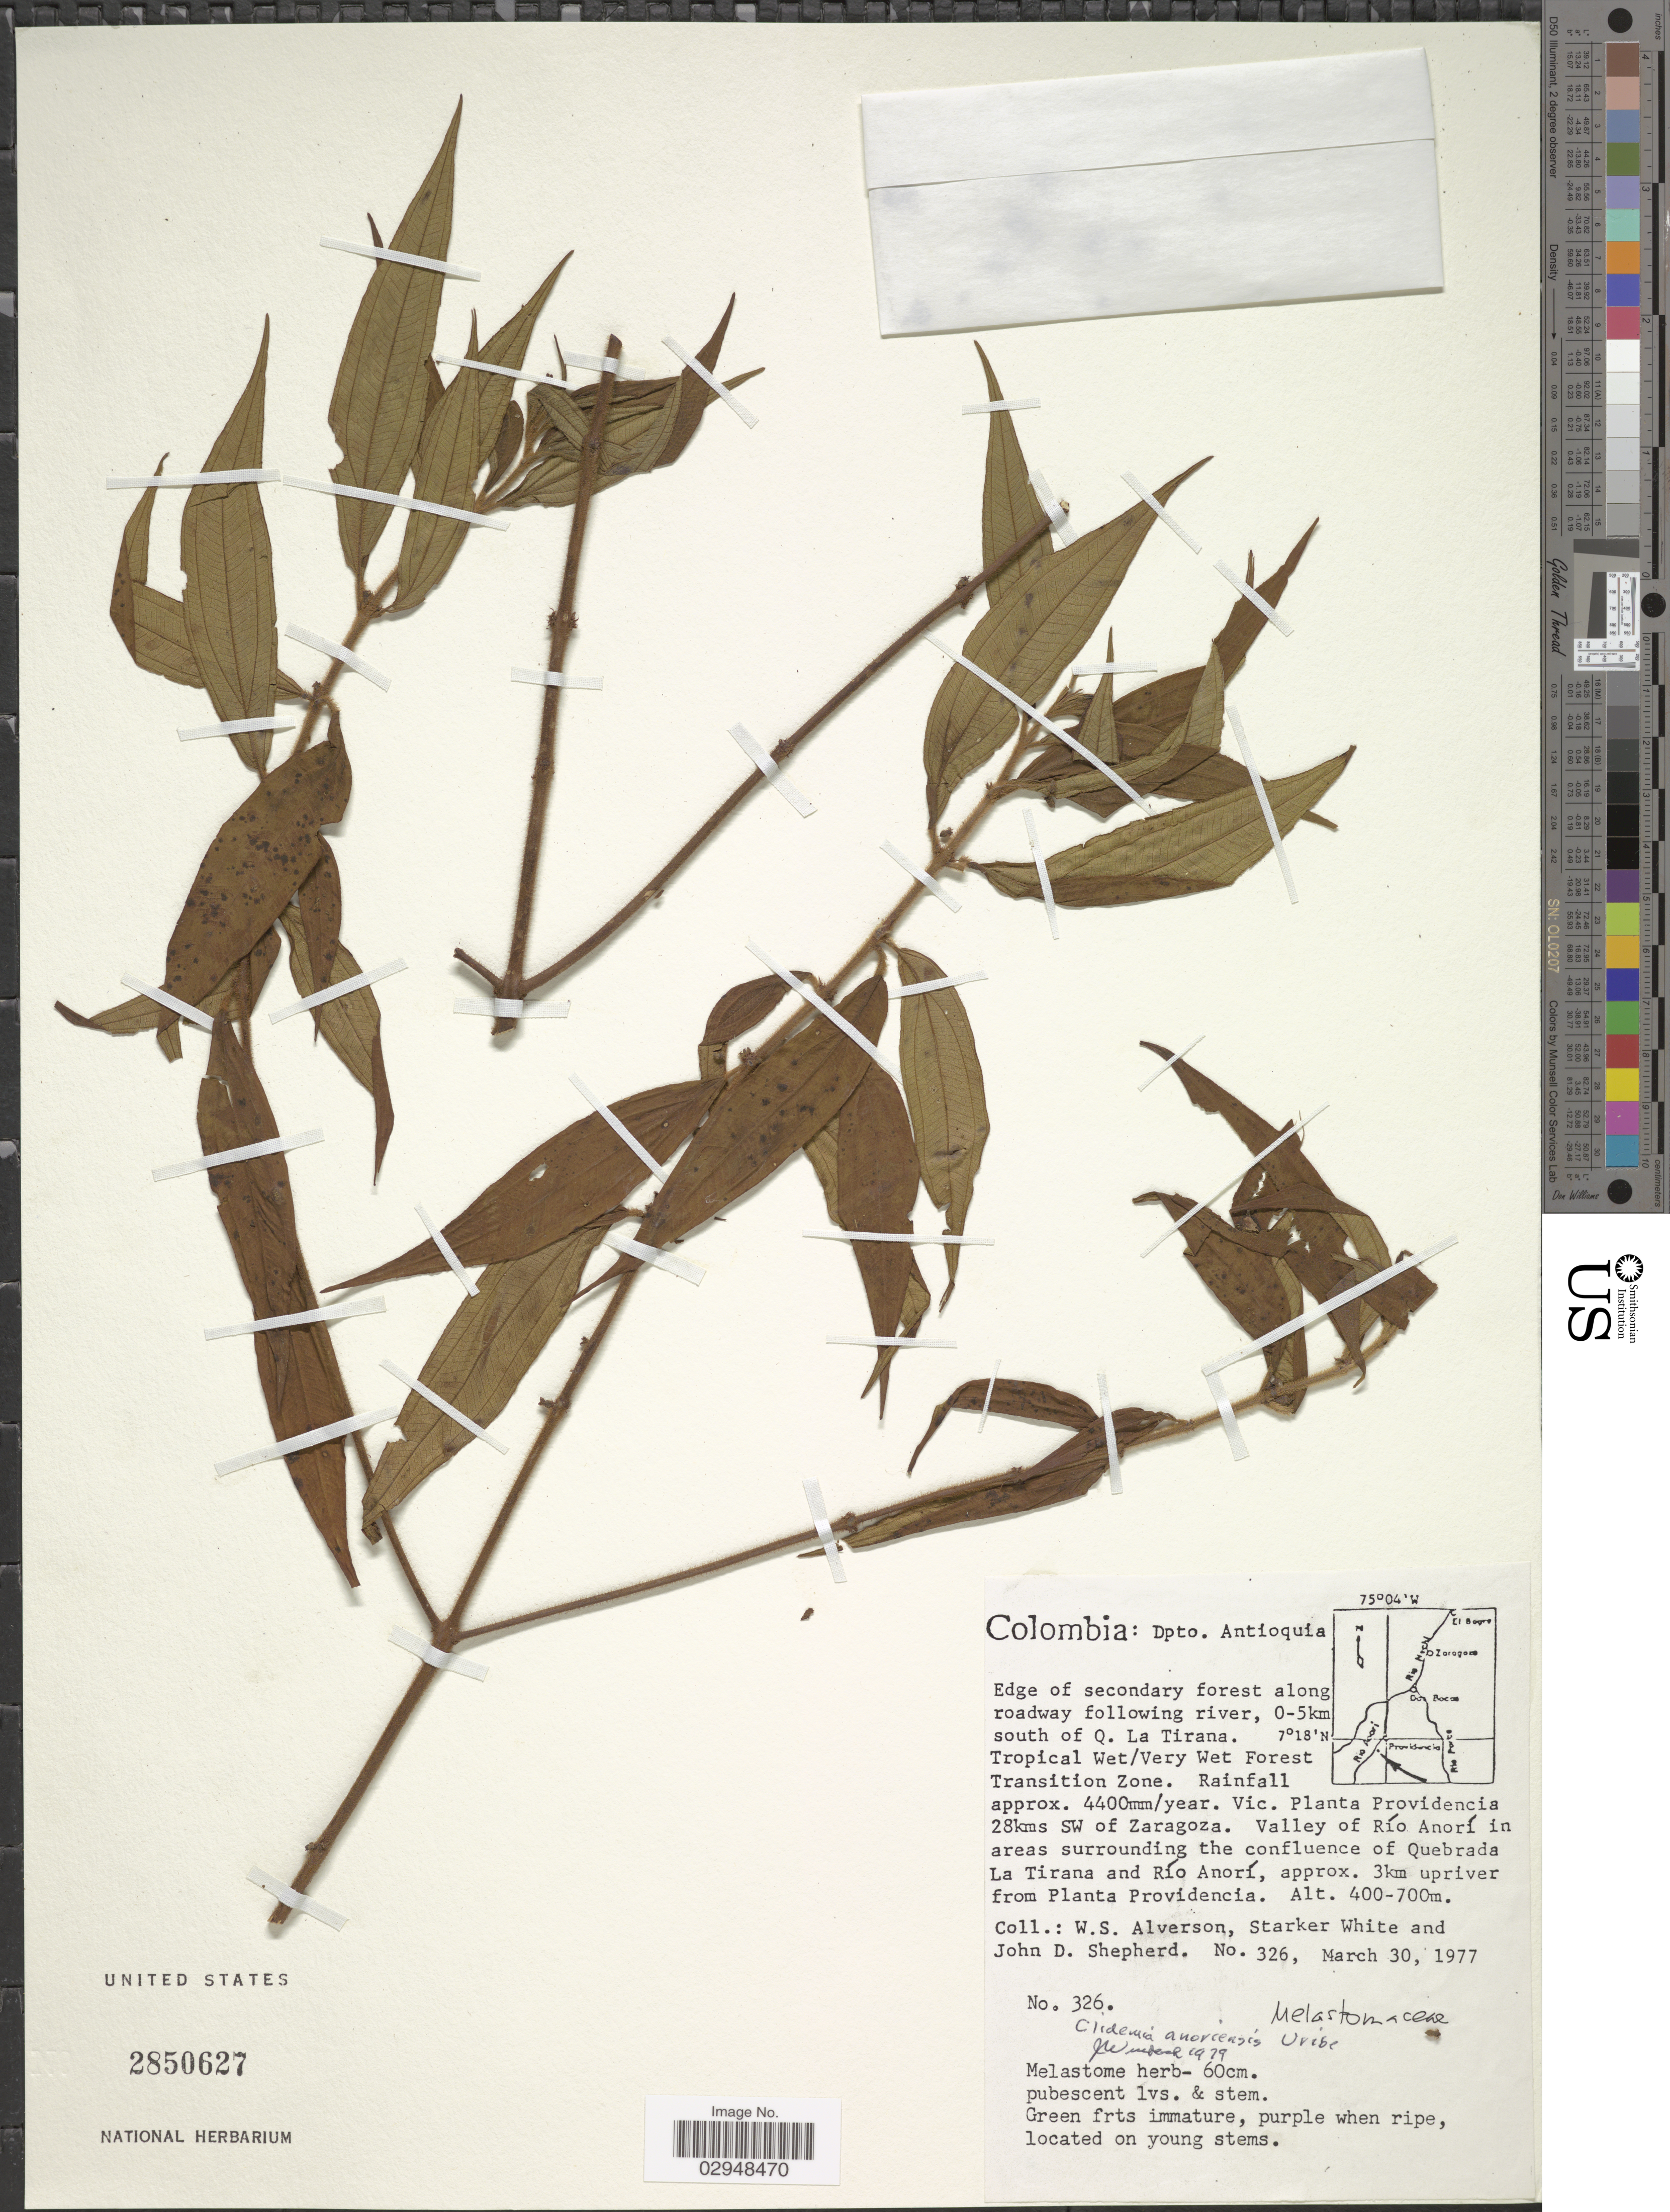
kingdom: Plantae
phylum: Tracheophyta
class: Magnoliopsida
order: Myrtales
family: Melastomataceae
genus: Clidemia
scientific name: Clidemia anoriensis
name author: L. Uribe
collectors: W. S. Alverson, S. White & J. D. Shepherd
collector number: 326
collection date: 1977-03-30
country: Colombia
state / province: Antioquia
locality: Dpto. Antioquia, Edge of secondary forest along roadway following river, 0-5km south of Q. La Tirana, Tropical Wet/very Wet Forest Transition Zone, Vic. Planta Providencia 28 kms SW of Zaragoza, Valley of Río Anorí in areas surrounding the confluence of Quebrada La Tirana and Río Anorí, approx, 3km upriver from Planta Providencia.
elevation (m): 400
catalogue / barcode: US 2850627